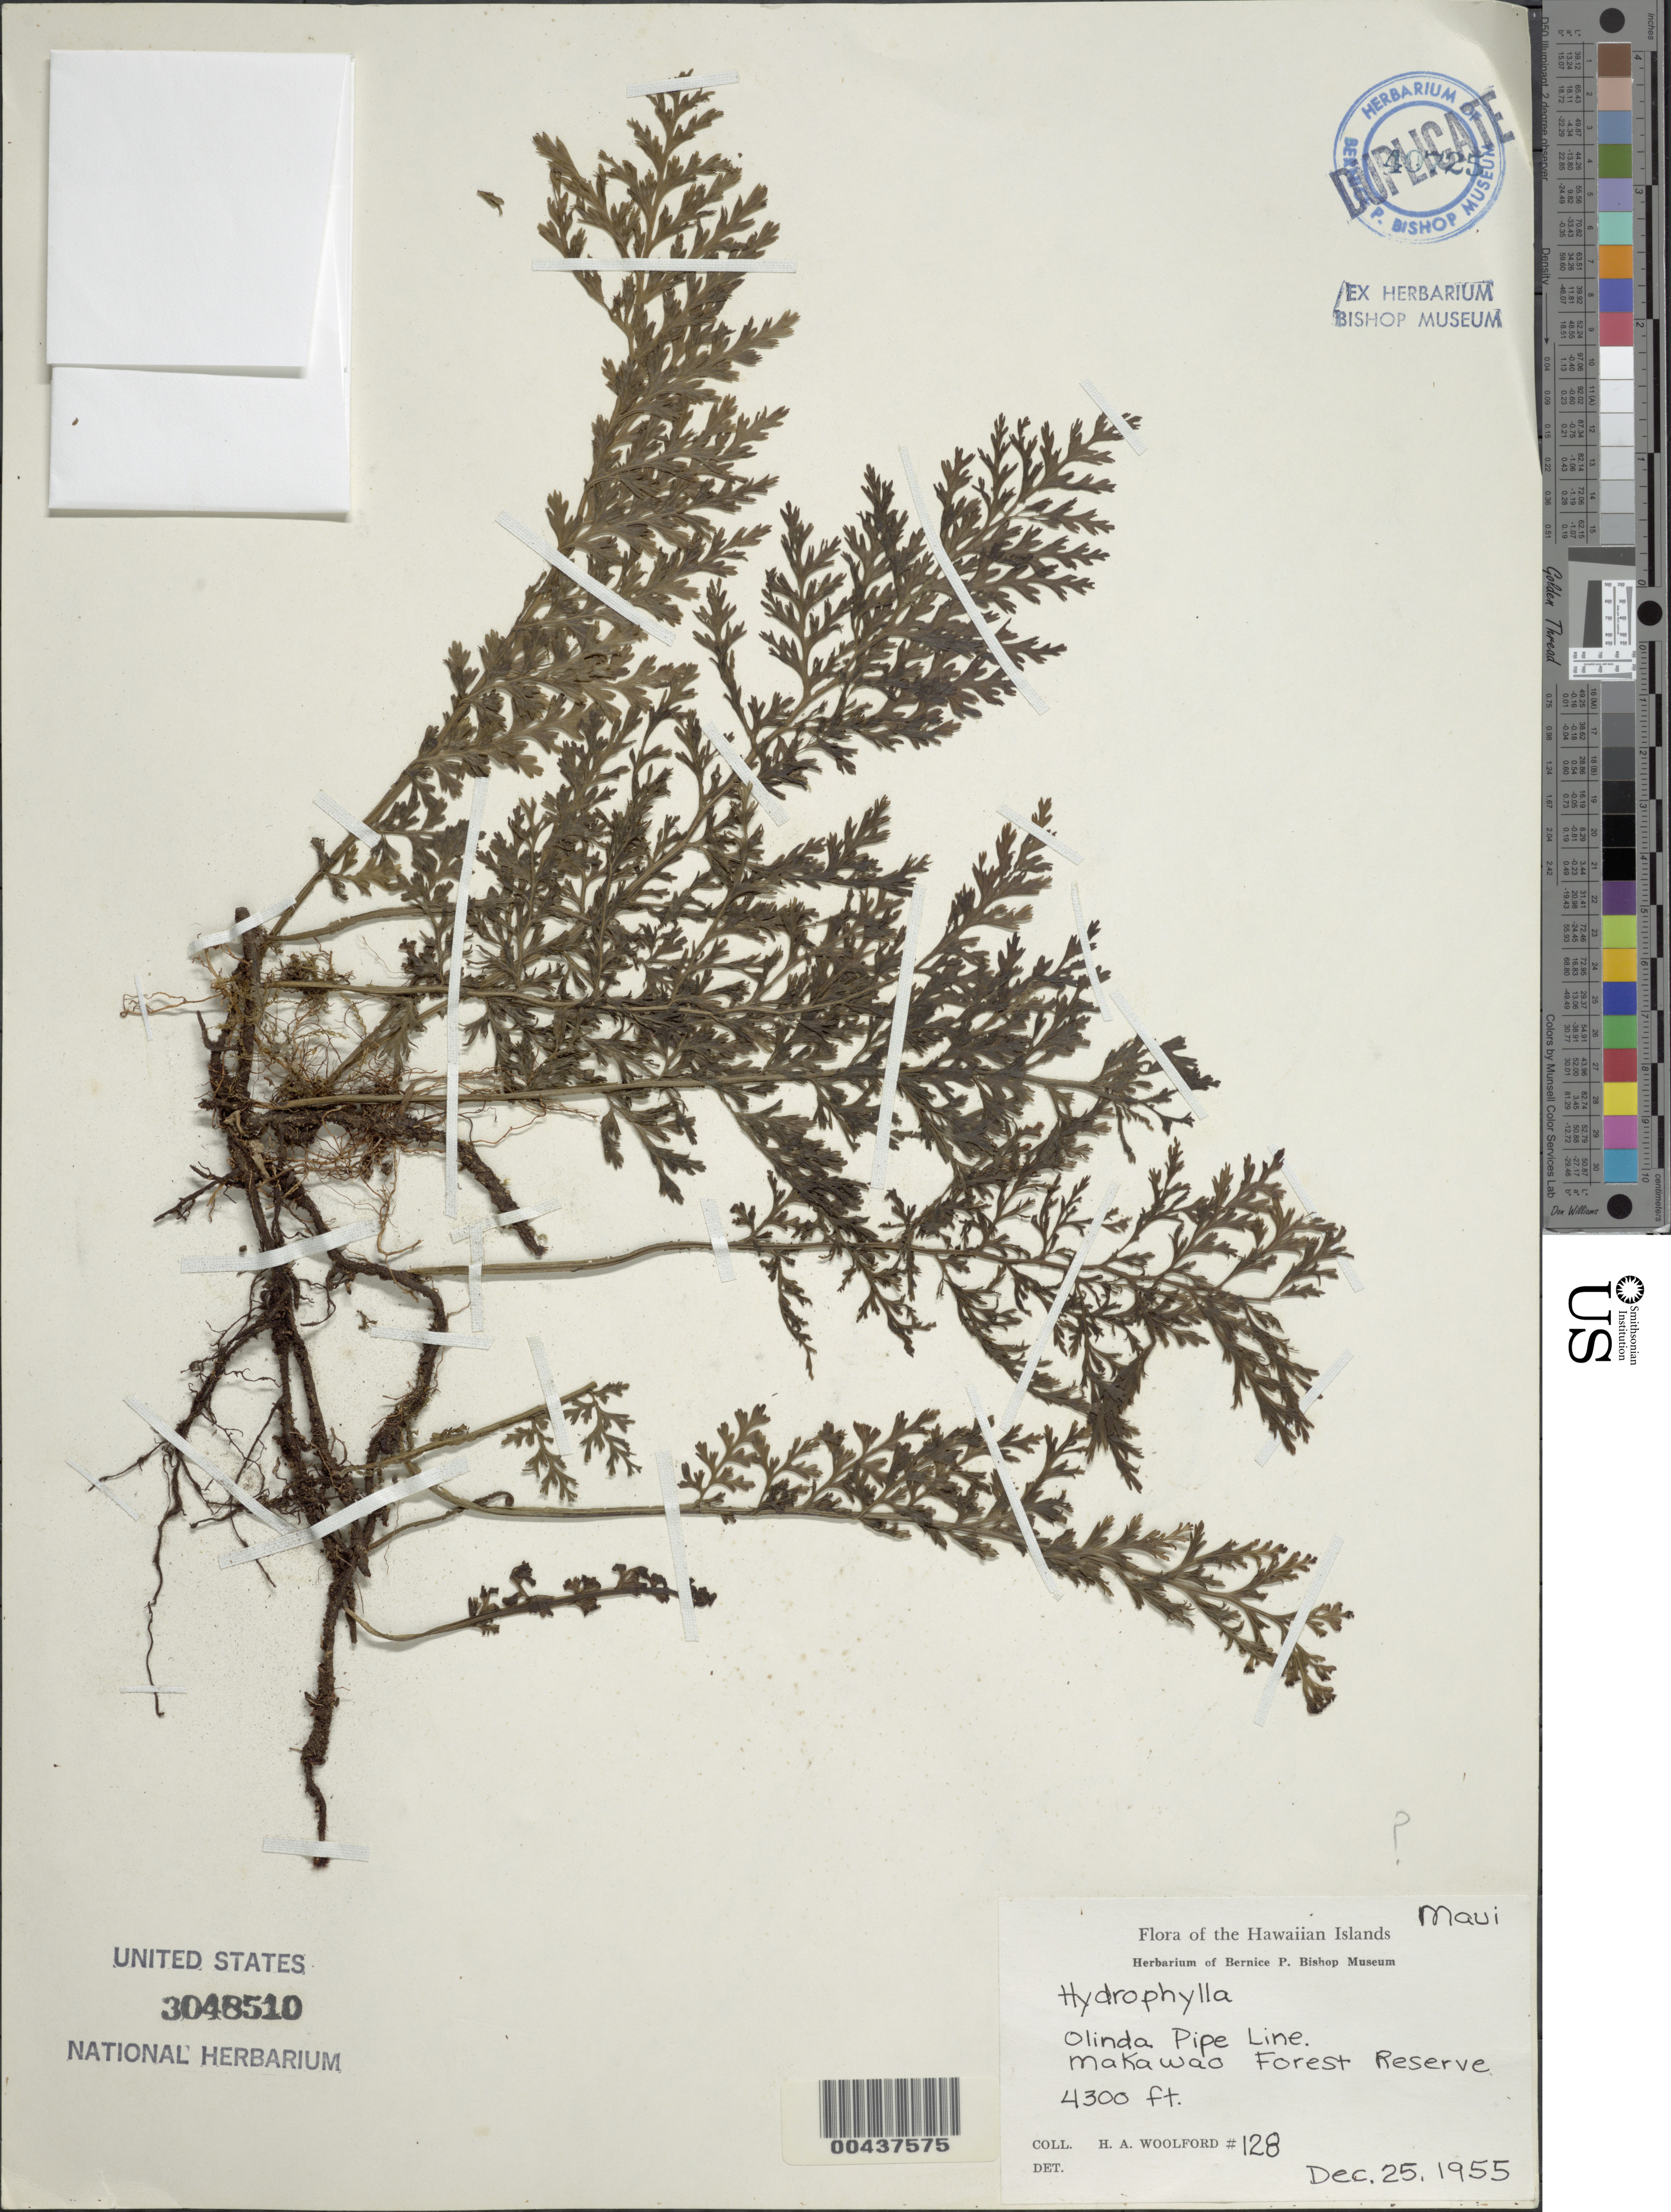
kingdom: Plantae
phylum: Tracheophyta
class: Polypodiopsida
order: Hymenophyllales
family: Hymenophyllaceae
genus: Crepidomanes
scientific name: Crepidomanes sp.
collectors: H. Woolford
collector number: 128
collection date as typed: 25 Dec 1955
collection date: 1955-12-25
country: United States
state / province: Hawaii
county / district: Maui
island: Maui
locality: Olinda Pipe Line. Makawao Forest Reserve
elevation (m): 1311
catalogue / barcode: US 3048510